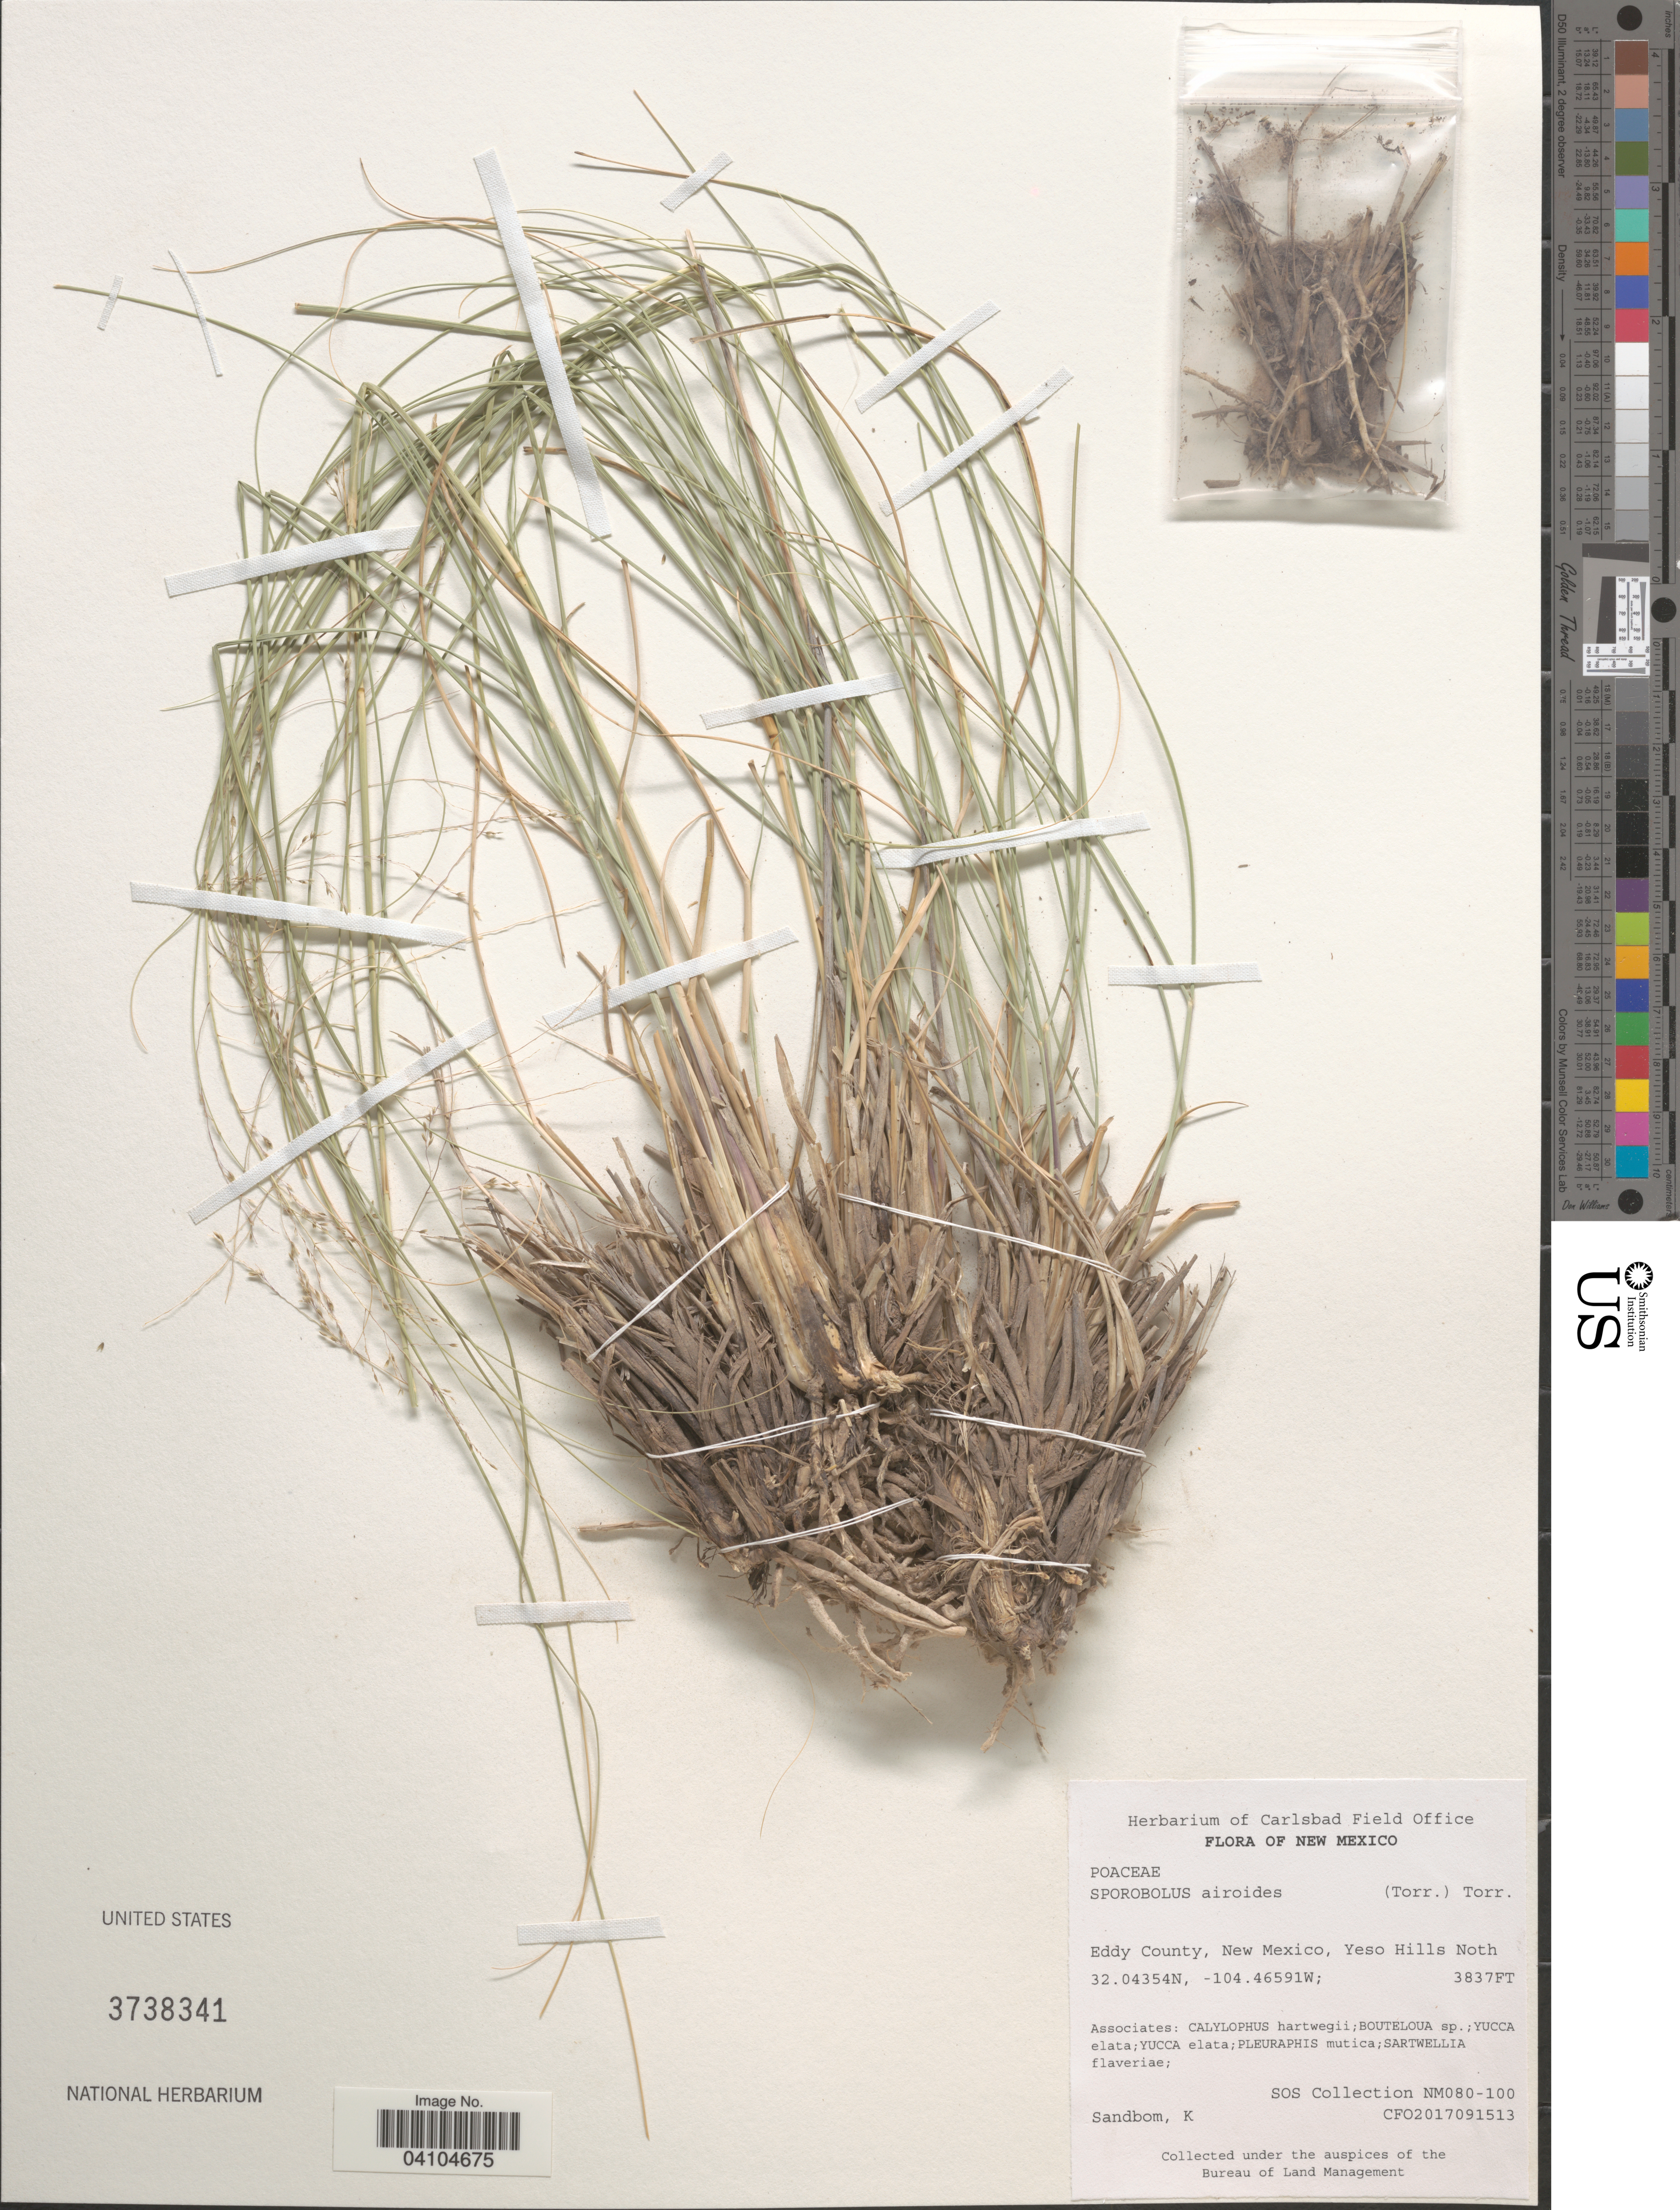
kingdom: Plantae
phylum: Tracheophyta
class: Liliopsida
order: Poales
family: Poaceae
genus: Sporobolus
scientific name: Sporobolus airoides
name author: (Torr.) Torr.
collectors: K. Sandbom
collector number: NM080-100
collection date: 2017-09-13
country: United States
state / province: New Mexico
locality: Eddy County, Yeso Hills South.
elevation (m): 1170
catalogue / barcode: US 3738341